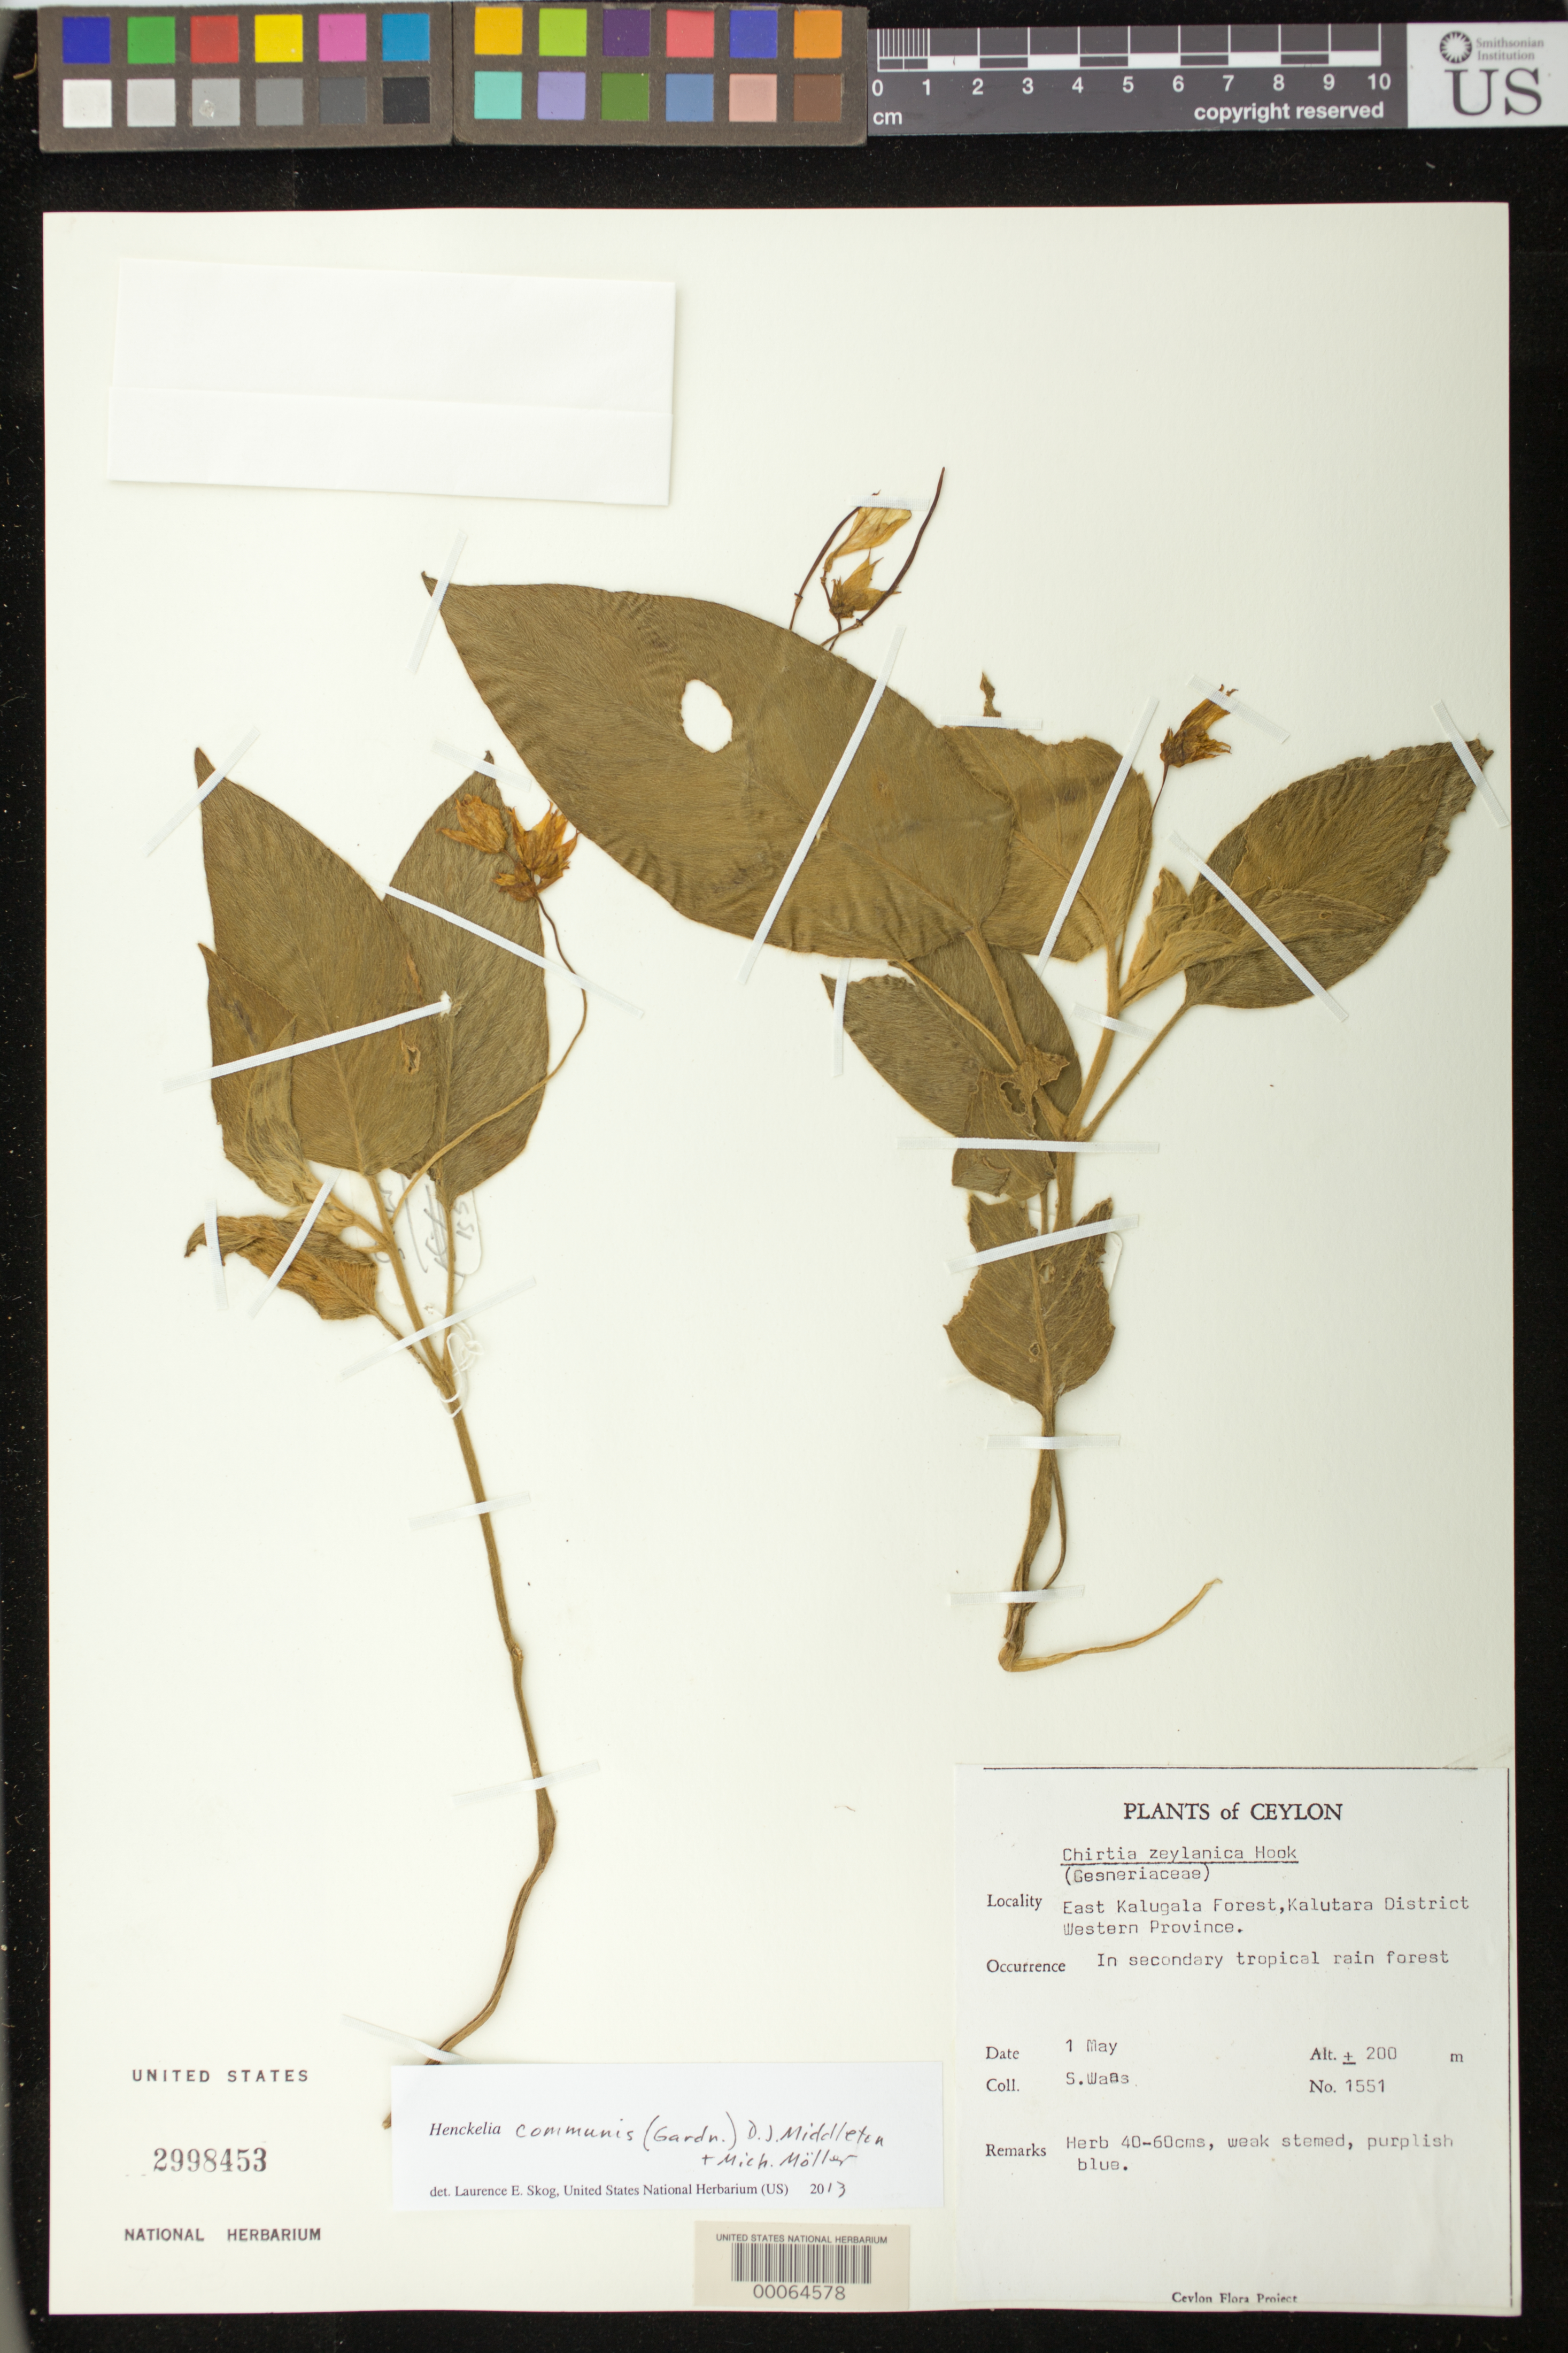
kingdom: Plantae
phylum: Tracheophyta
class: Magnoliopsida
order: Lamiales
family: Gesneriaceae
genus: Henckelia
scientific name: Henckelia communis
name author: (Gardner) D.J. Middleton & Mich. Möller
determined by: Skog, Laurence E.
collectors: S. Waas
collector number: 1551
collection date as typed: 01 May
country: Sri Lanka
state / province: Western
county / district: Kalutara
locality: Western prov., East kalugala forest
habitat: In secondary tropical rainforest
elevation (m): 200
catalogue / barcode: US 2998453